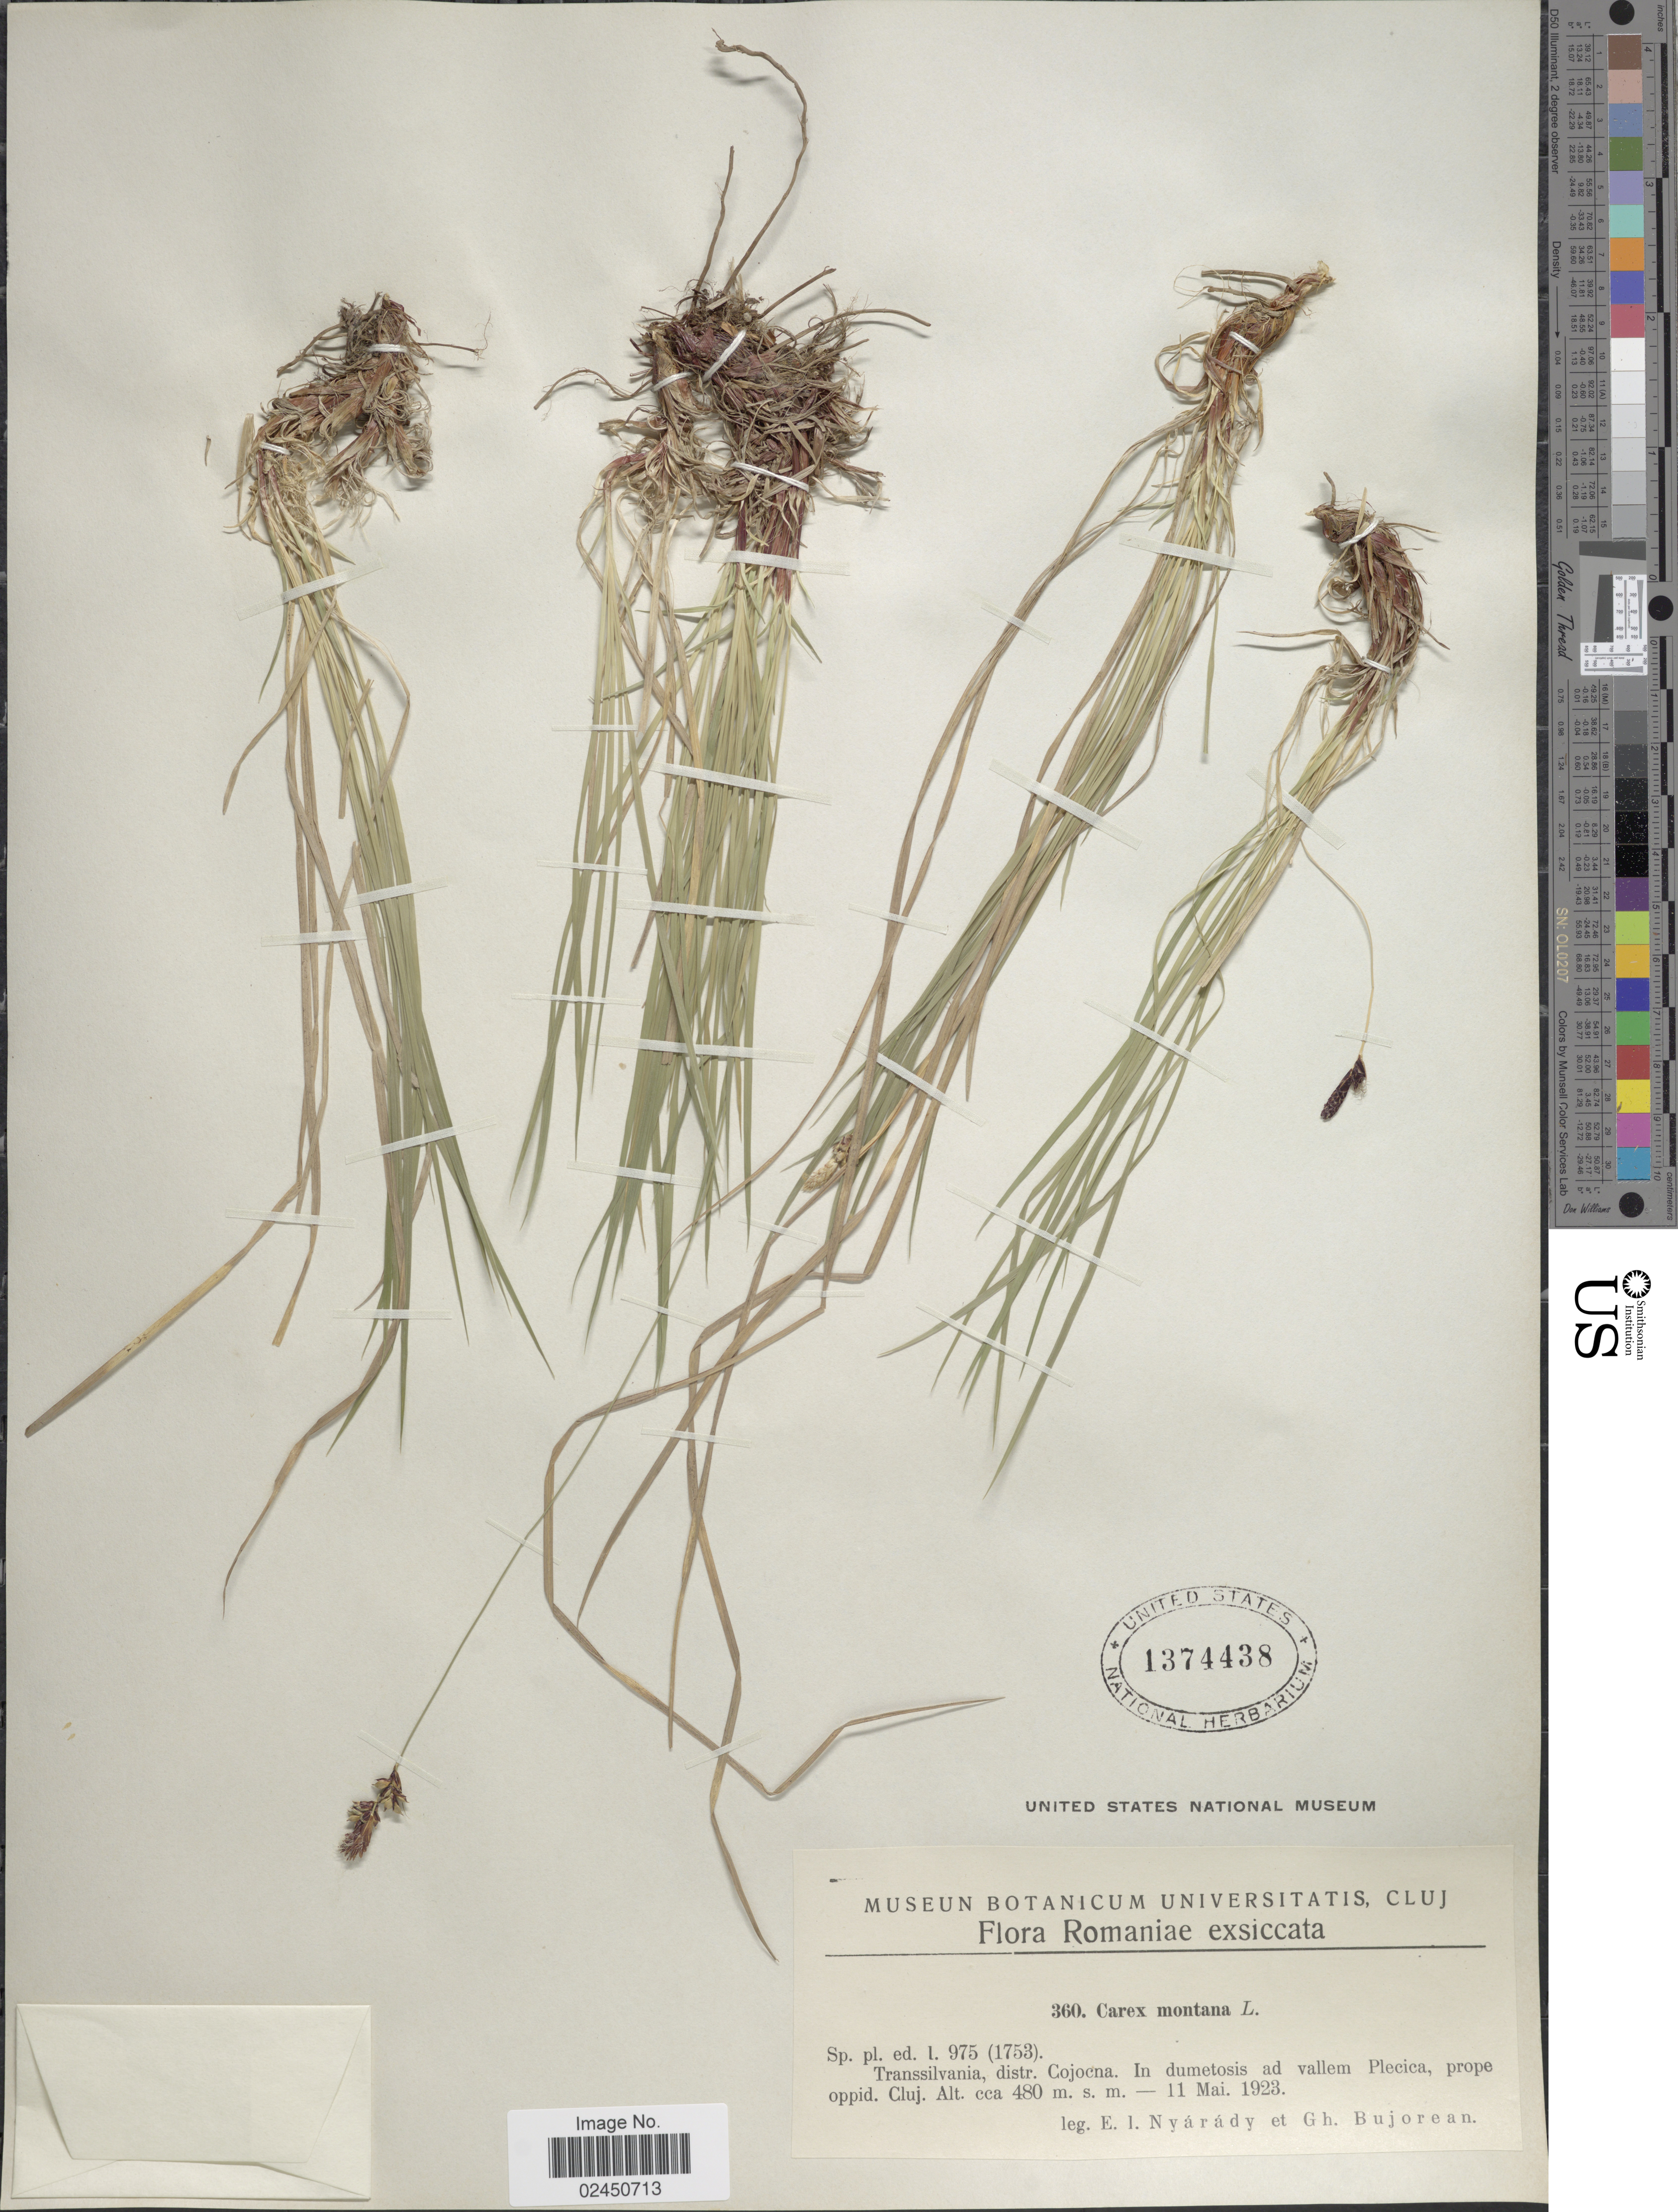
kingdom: Plantae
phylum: Tracheophyta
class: Liliopsida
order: Poales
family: Cyperaceae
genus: Carex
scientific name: Carex montana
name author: L.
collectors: E. Nyárády & G. Bujorean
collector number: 360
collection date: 1923-05-11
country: Romania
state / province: Cluj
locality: Transsilvania, distr. Cojocna, ad vallem Plecica, prope oppid. Cluj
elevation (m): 480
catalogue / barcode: US 1374438